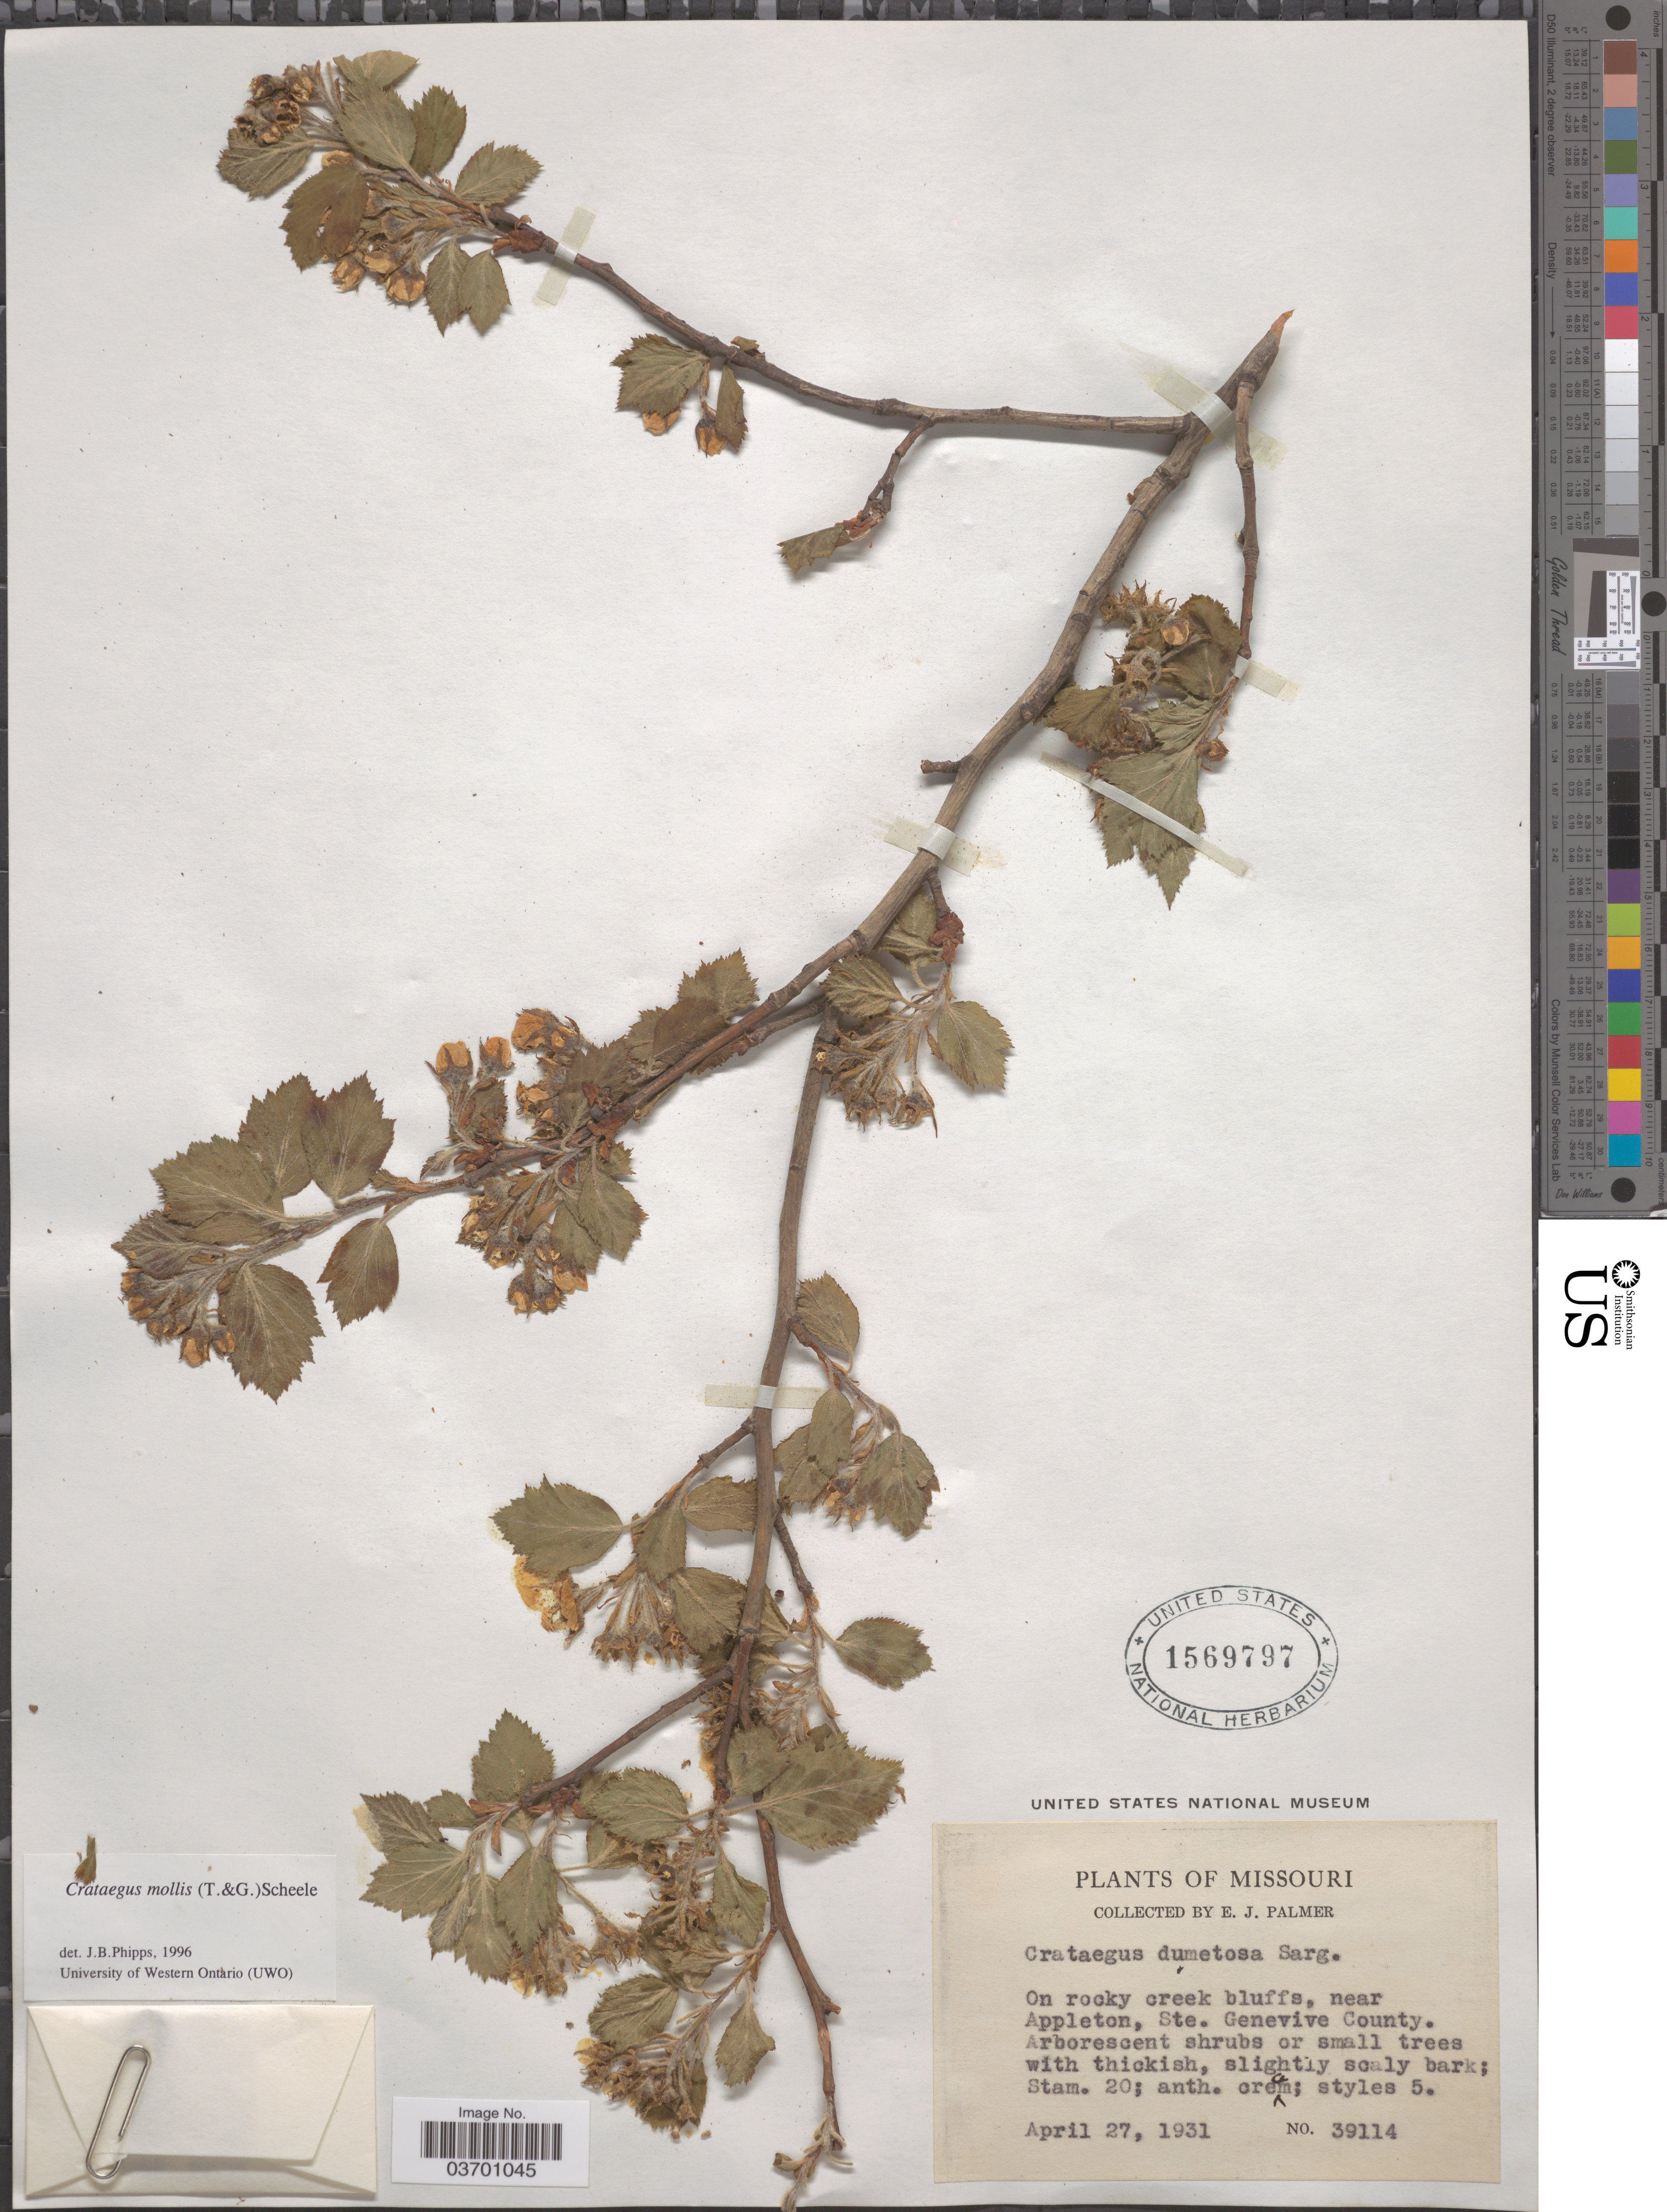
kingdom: Plantae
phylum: Tracheophyta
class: Magnoliopsida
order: Rosales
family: Rosaceae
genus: Crataegus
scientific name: Crataegus mollis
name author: (Torr. & A. Gray) Scheele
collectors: E. J. Palmer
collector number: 39114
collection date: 1931-04-27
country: United States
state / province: Missouri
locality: On rocky creek bluffs, near Appleton, Ste. Genevive County.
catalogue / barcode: US 1569797